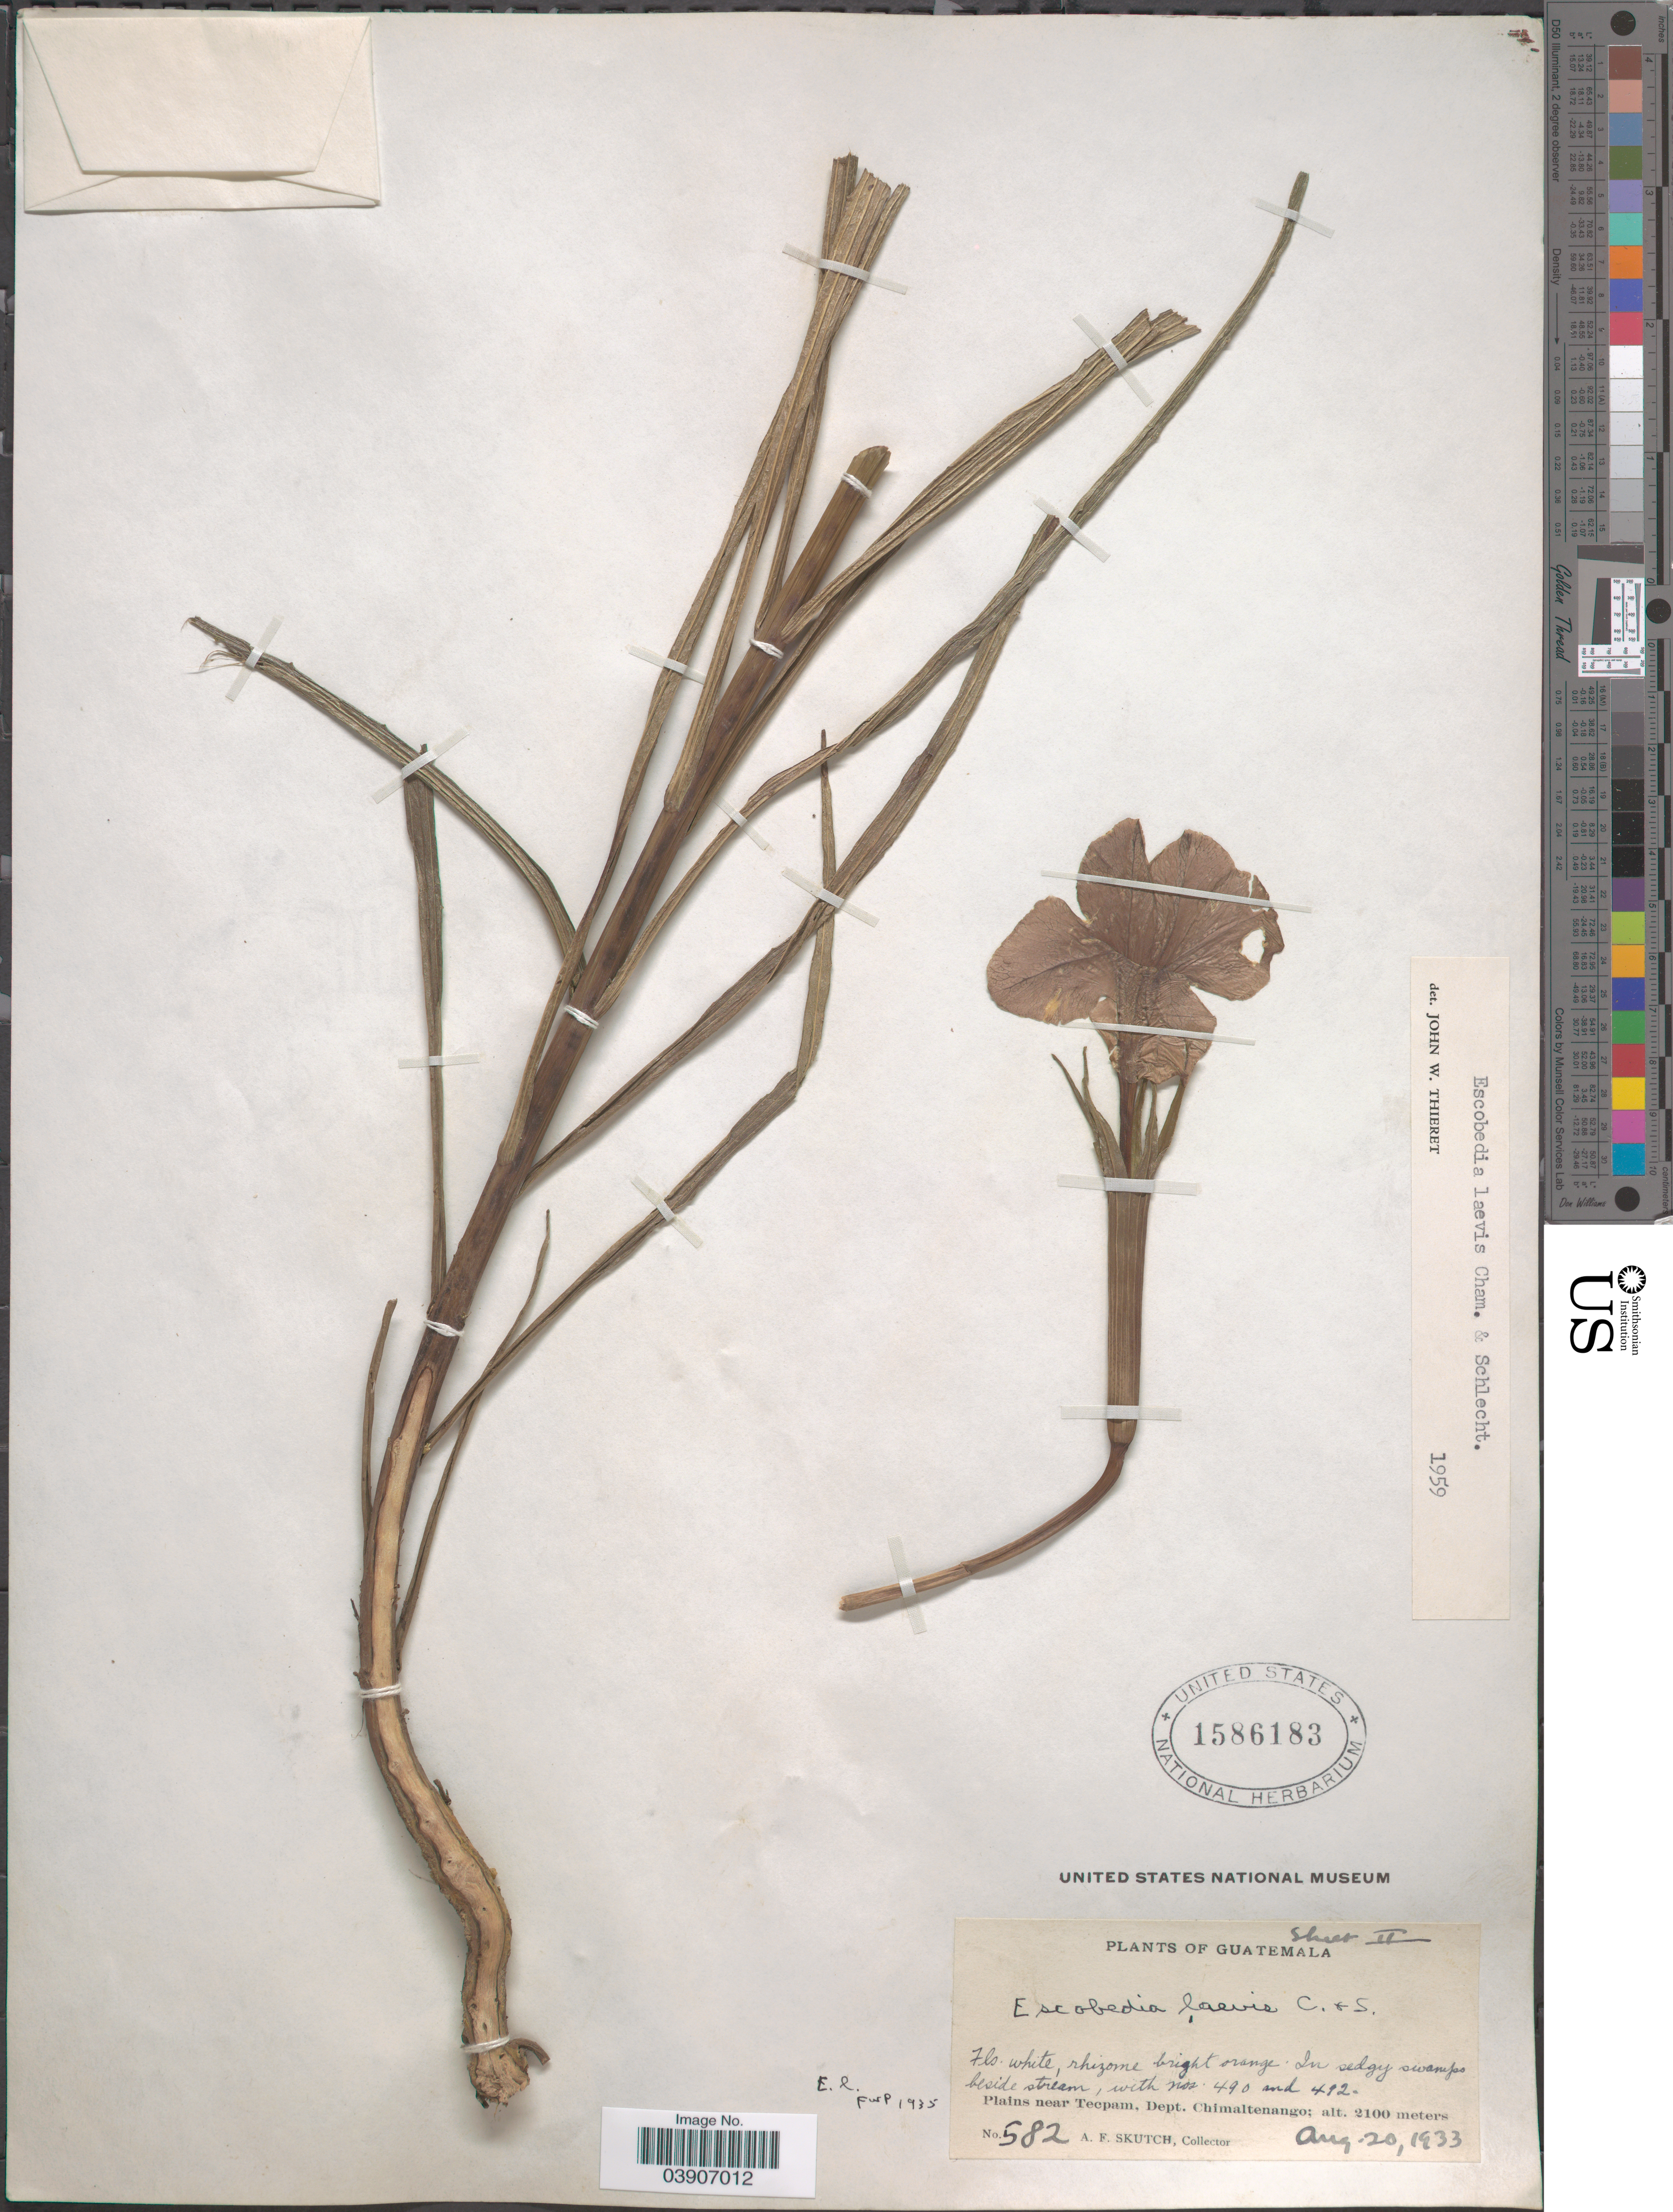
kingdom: Plantae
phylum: Tracheophyta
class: Magnoliopsida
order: Lamiales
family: Orobanchaceae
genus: Escobedia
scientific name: Escobedia laevis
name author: Schltdl. & Cham.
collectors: A. F. Skutch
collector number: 582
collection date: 1933-08-20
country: Guatemala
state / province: Chimaltenango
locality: Plains near Tecpam, Dept. Chimaltenango.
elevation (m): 2100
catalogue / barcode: US 1586183